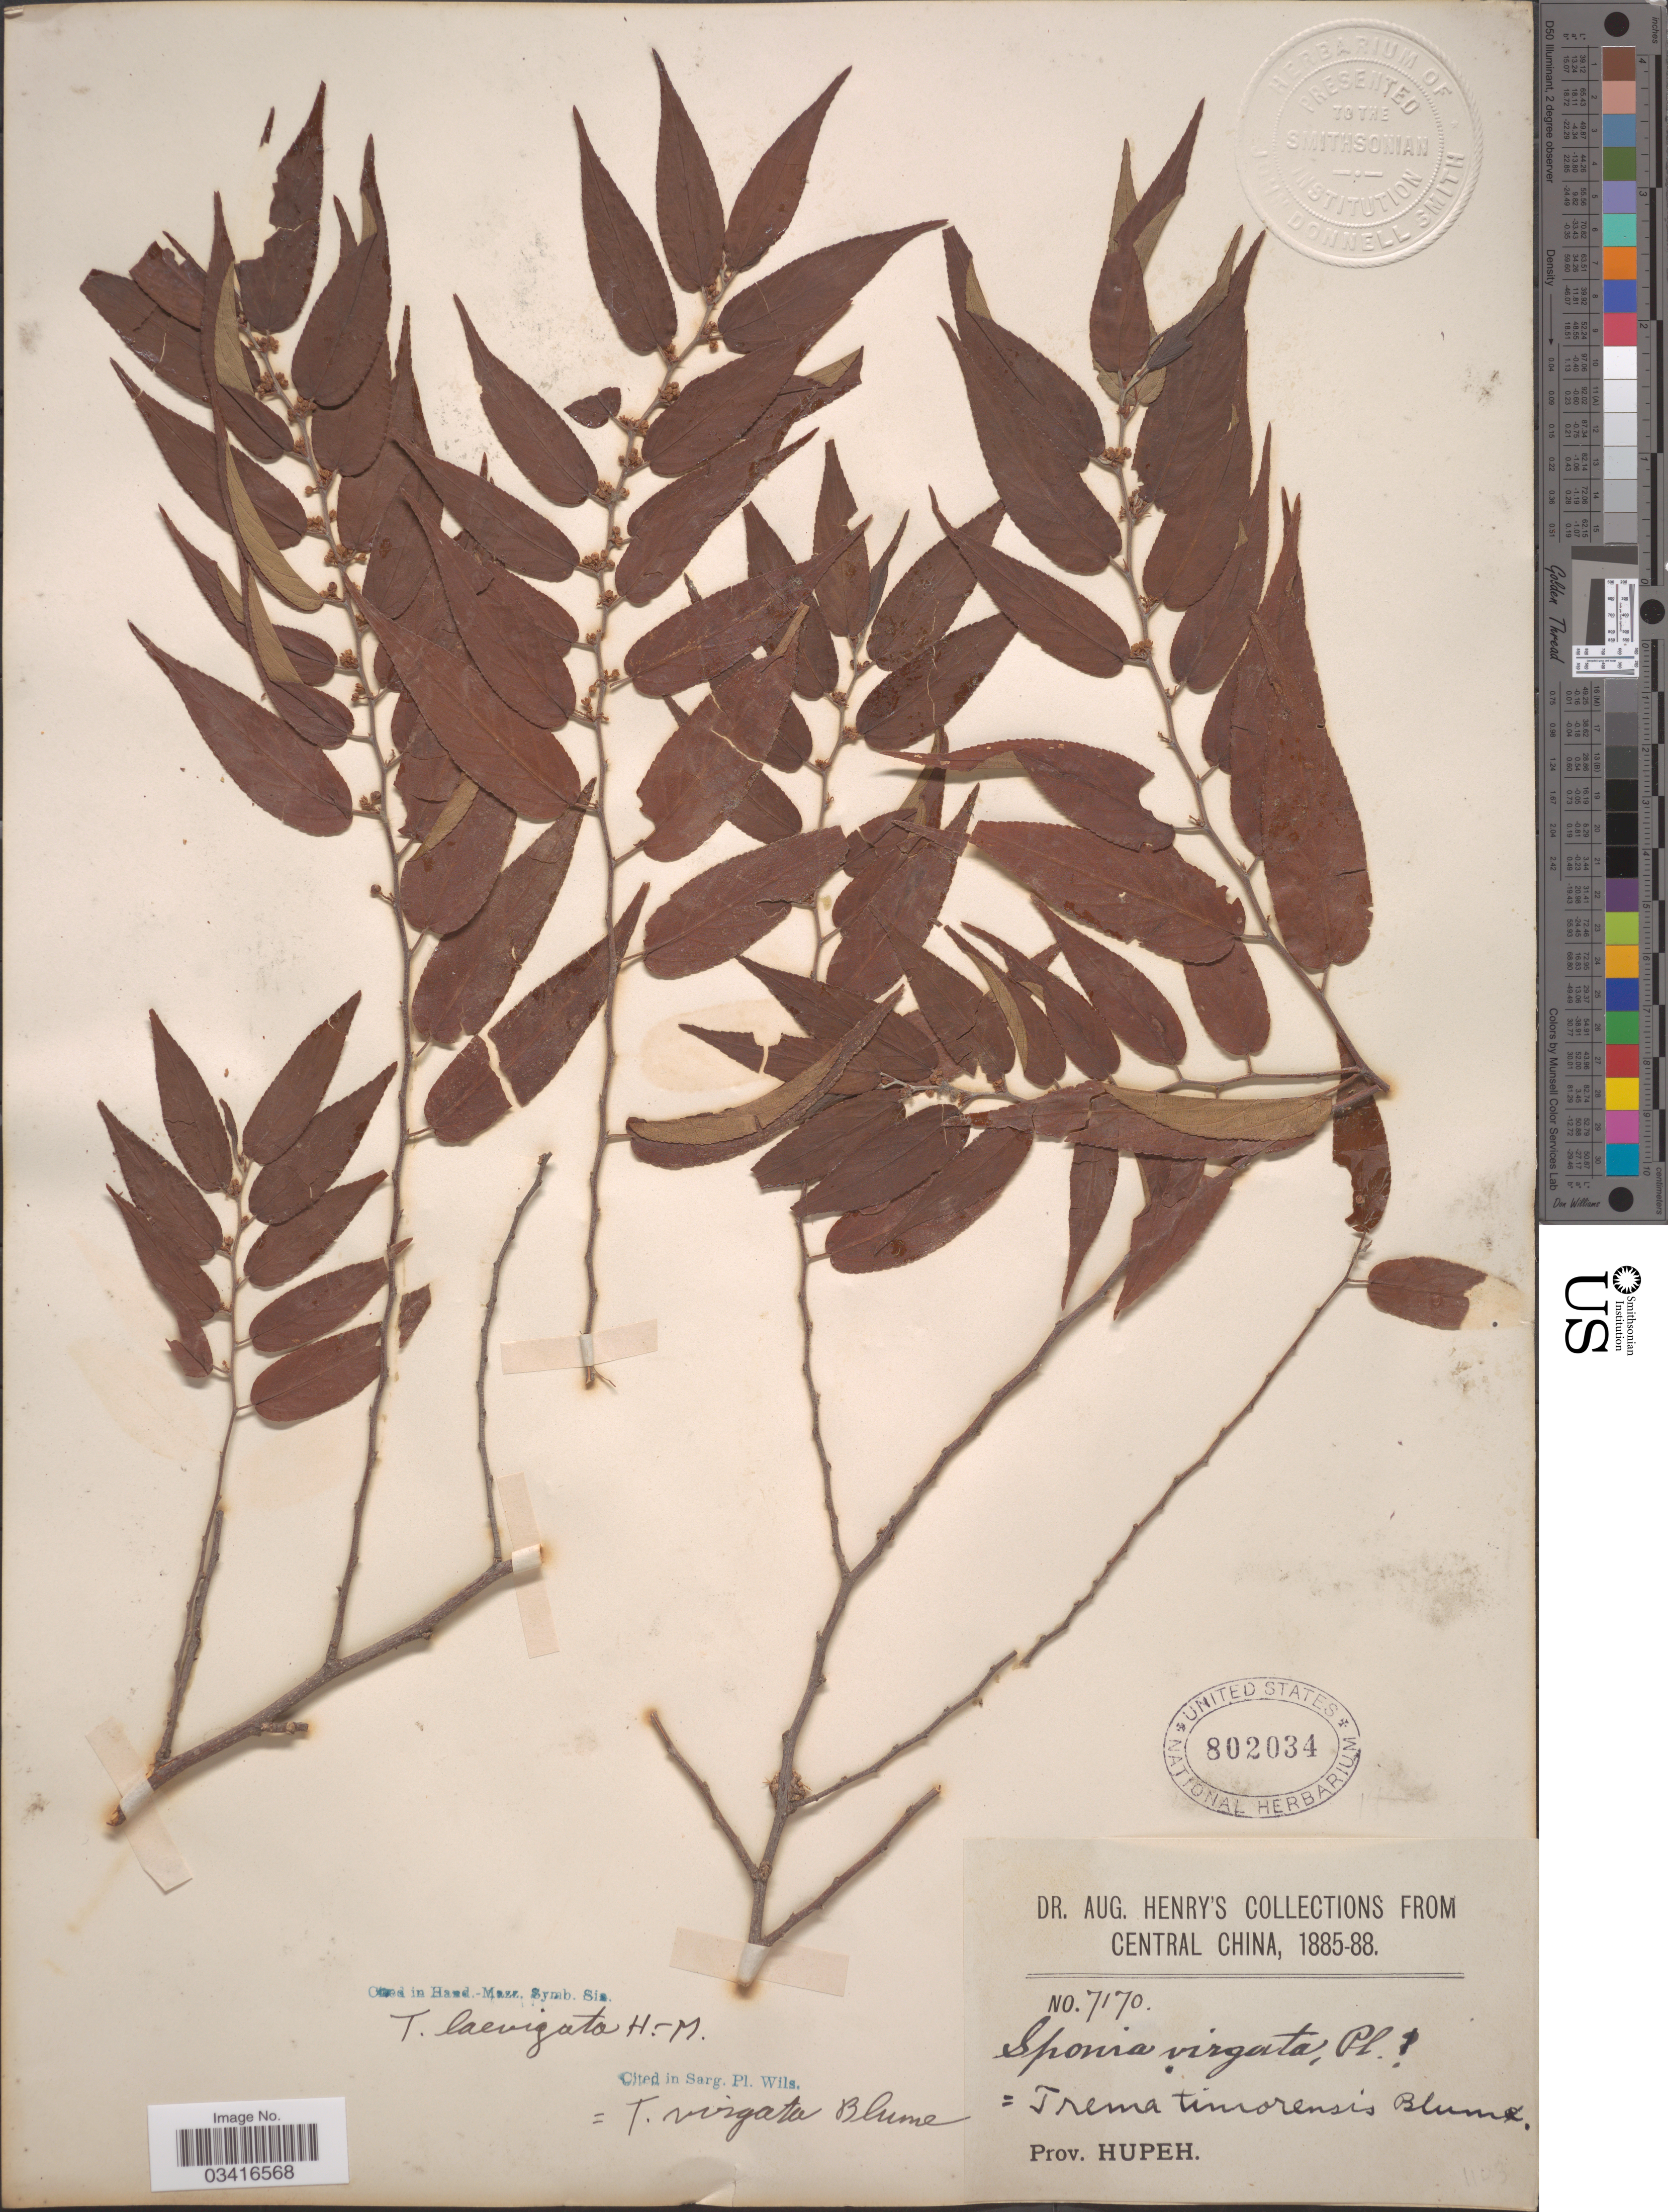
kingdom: Plantae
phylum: Tracheophyta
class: Magnoliopsida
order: Rosales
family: Cannabaceae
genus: Trema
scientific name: Trema levigatum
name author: Hand.-Mazz.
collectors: A. Henry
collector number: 7170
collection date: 1885/1888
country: China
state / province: Hubei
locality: Central China. Prov. Hupeh.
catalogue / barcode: US 802034